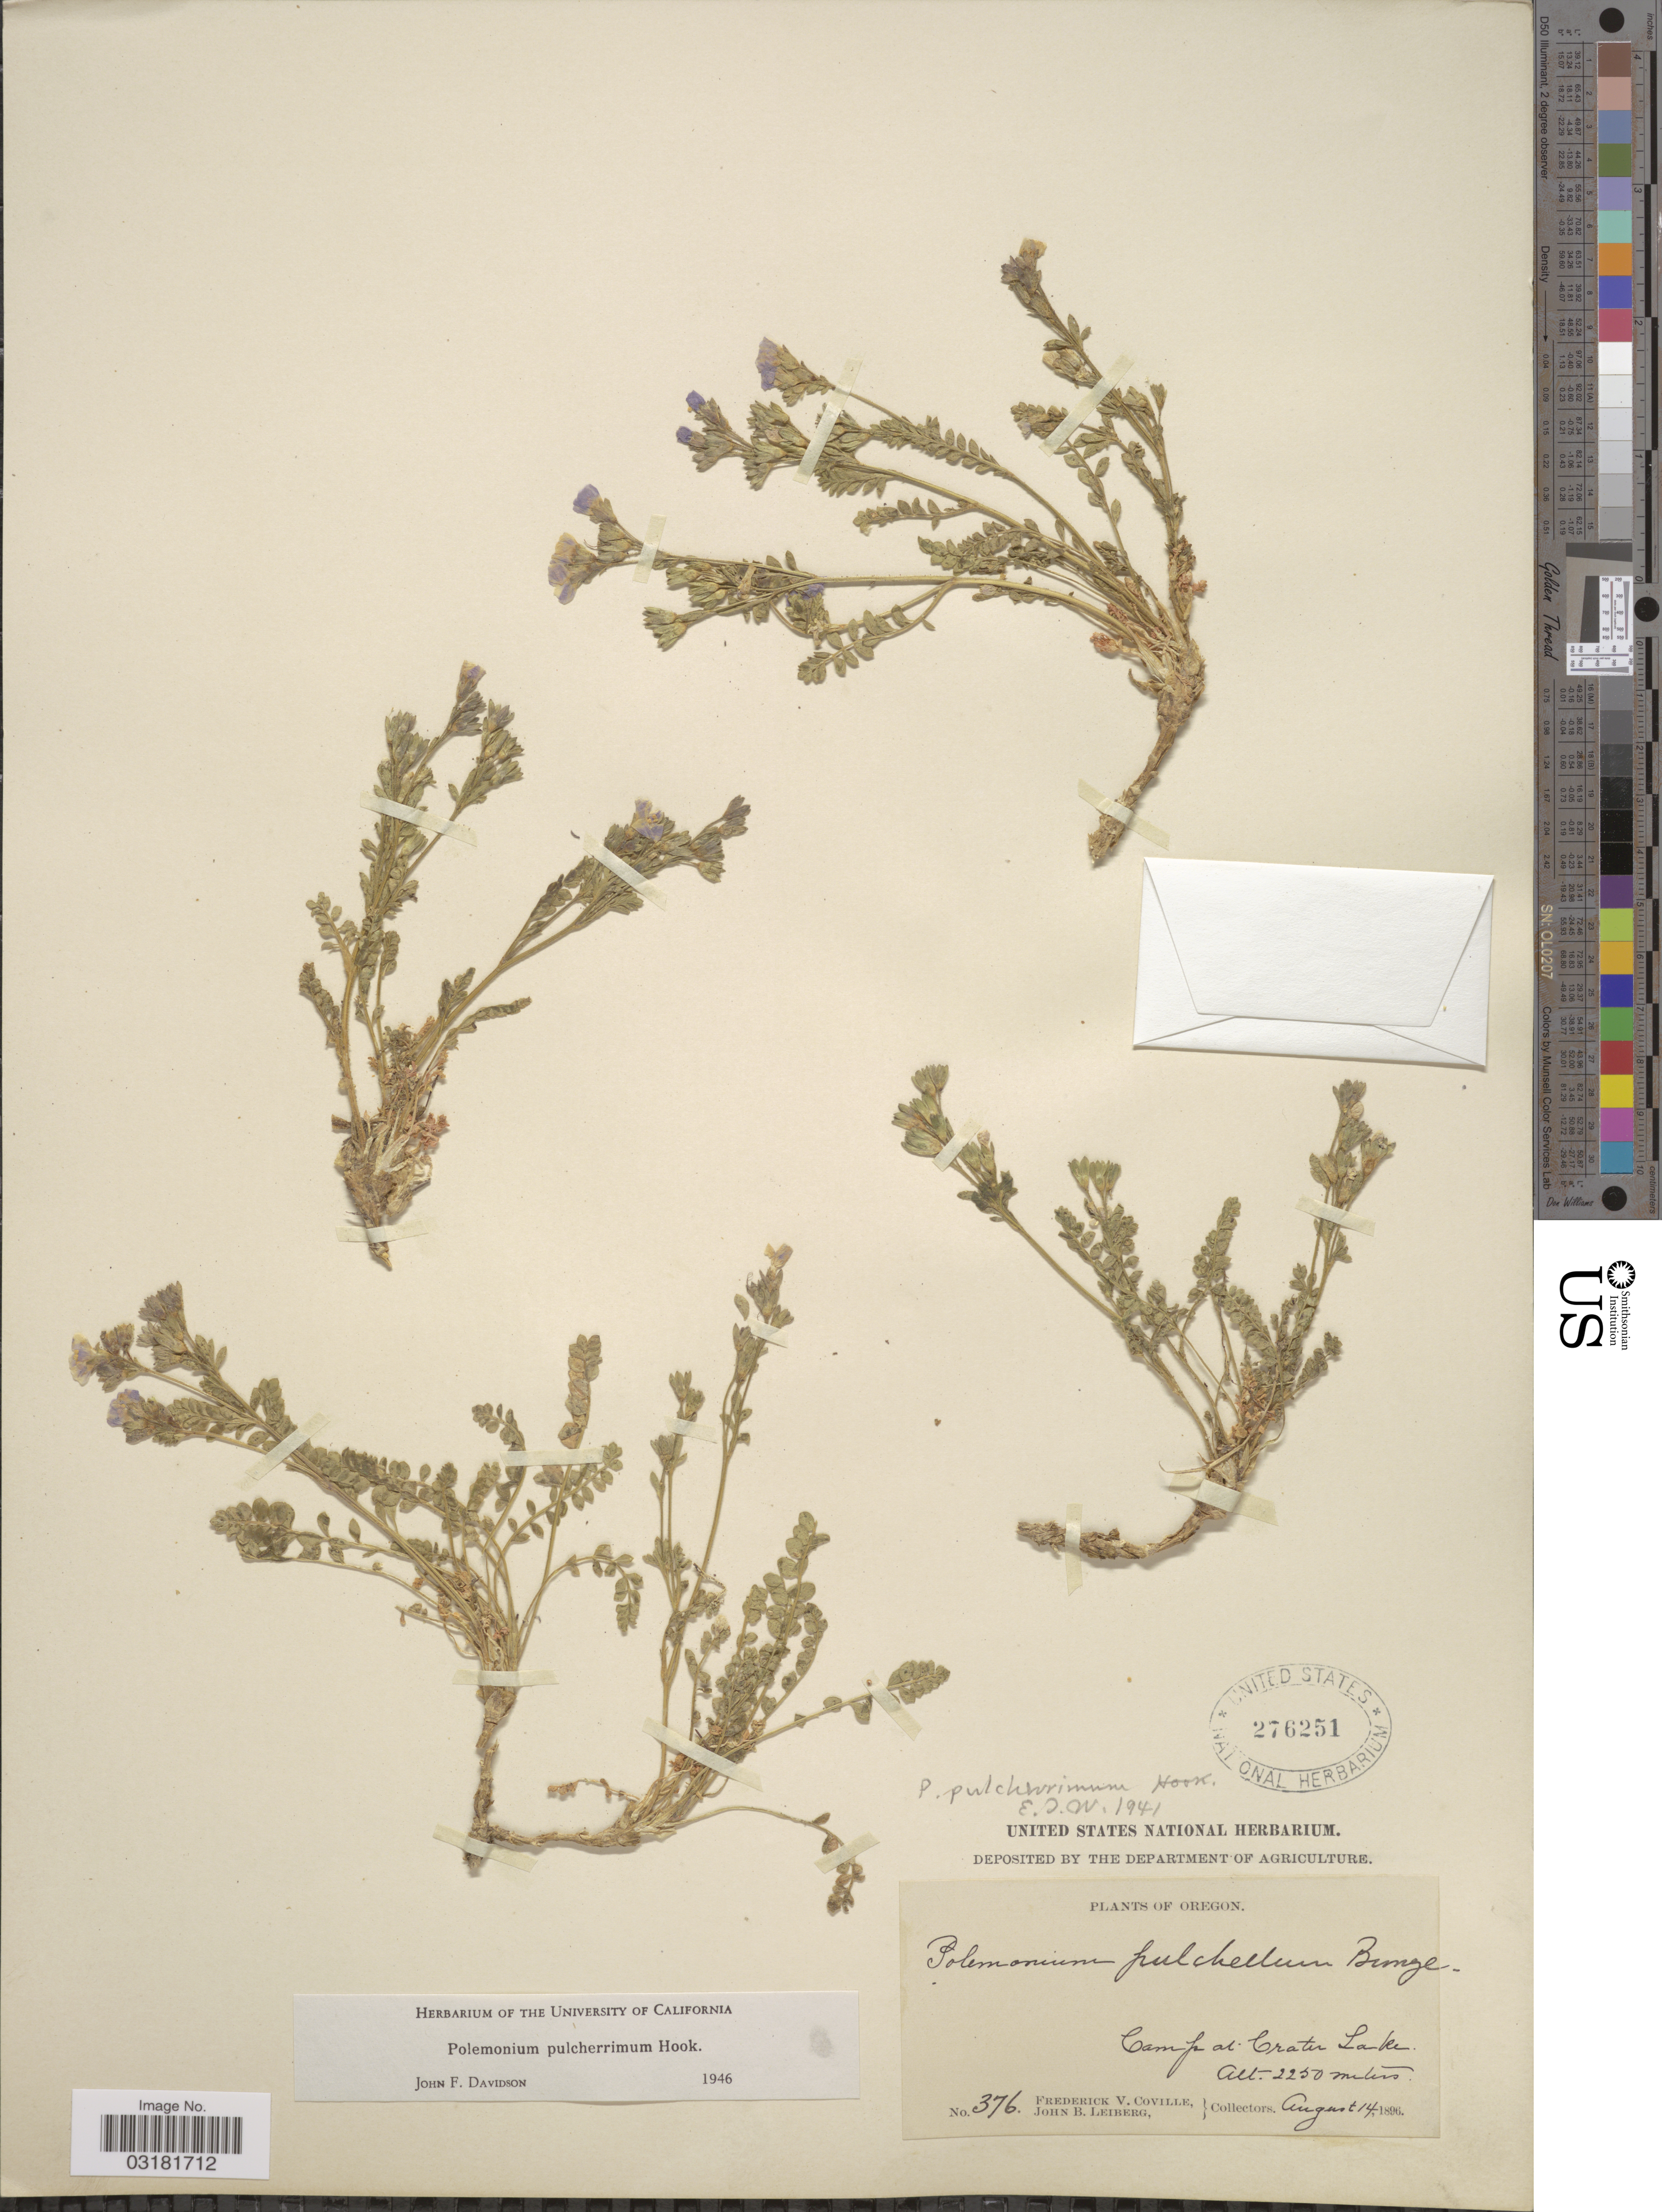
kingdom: Plantae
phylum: Tracheophyta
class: Magnoliopsida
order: Ericales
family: Polemoniaceae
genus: Polemonium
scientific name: Polemonium pulcherrimum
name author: Hook.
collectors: F. V. Coville & J. B. Leiberg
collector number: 376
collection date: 1896-08-14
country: United States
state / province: Oregon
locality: Camp at Crater Lake.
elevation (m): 2250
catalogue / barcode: US 276251